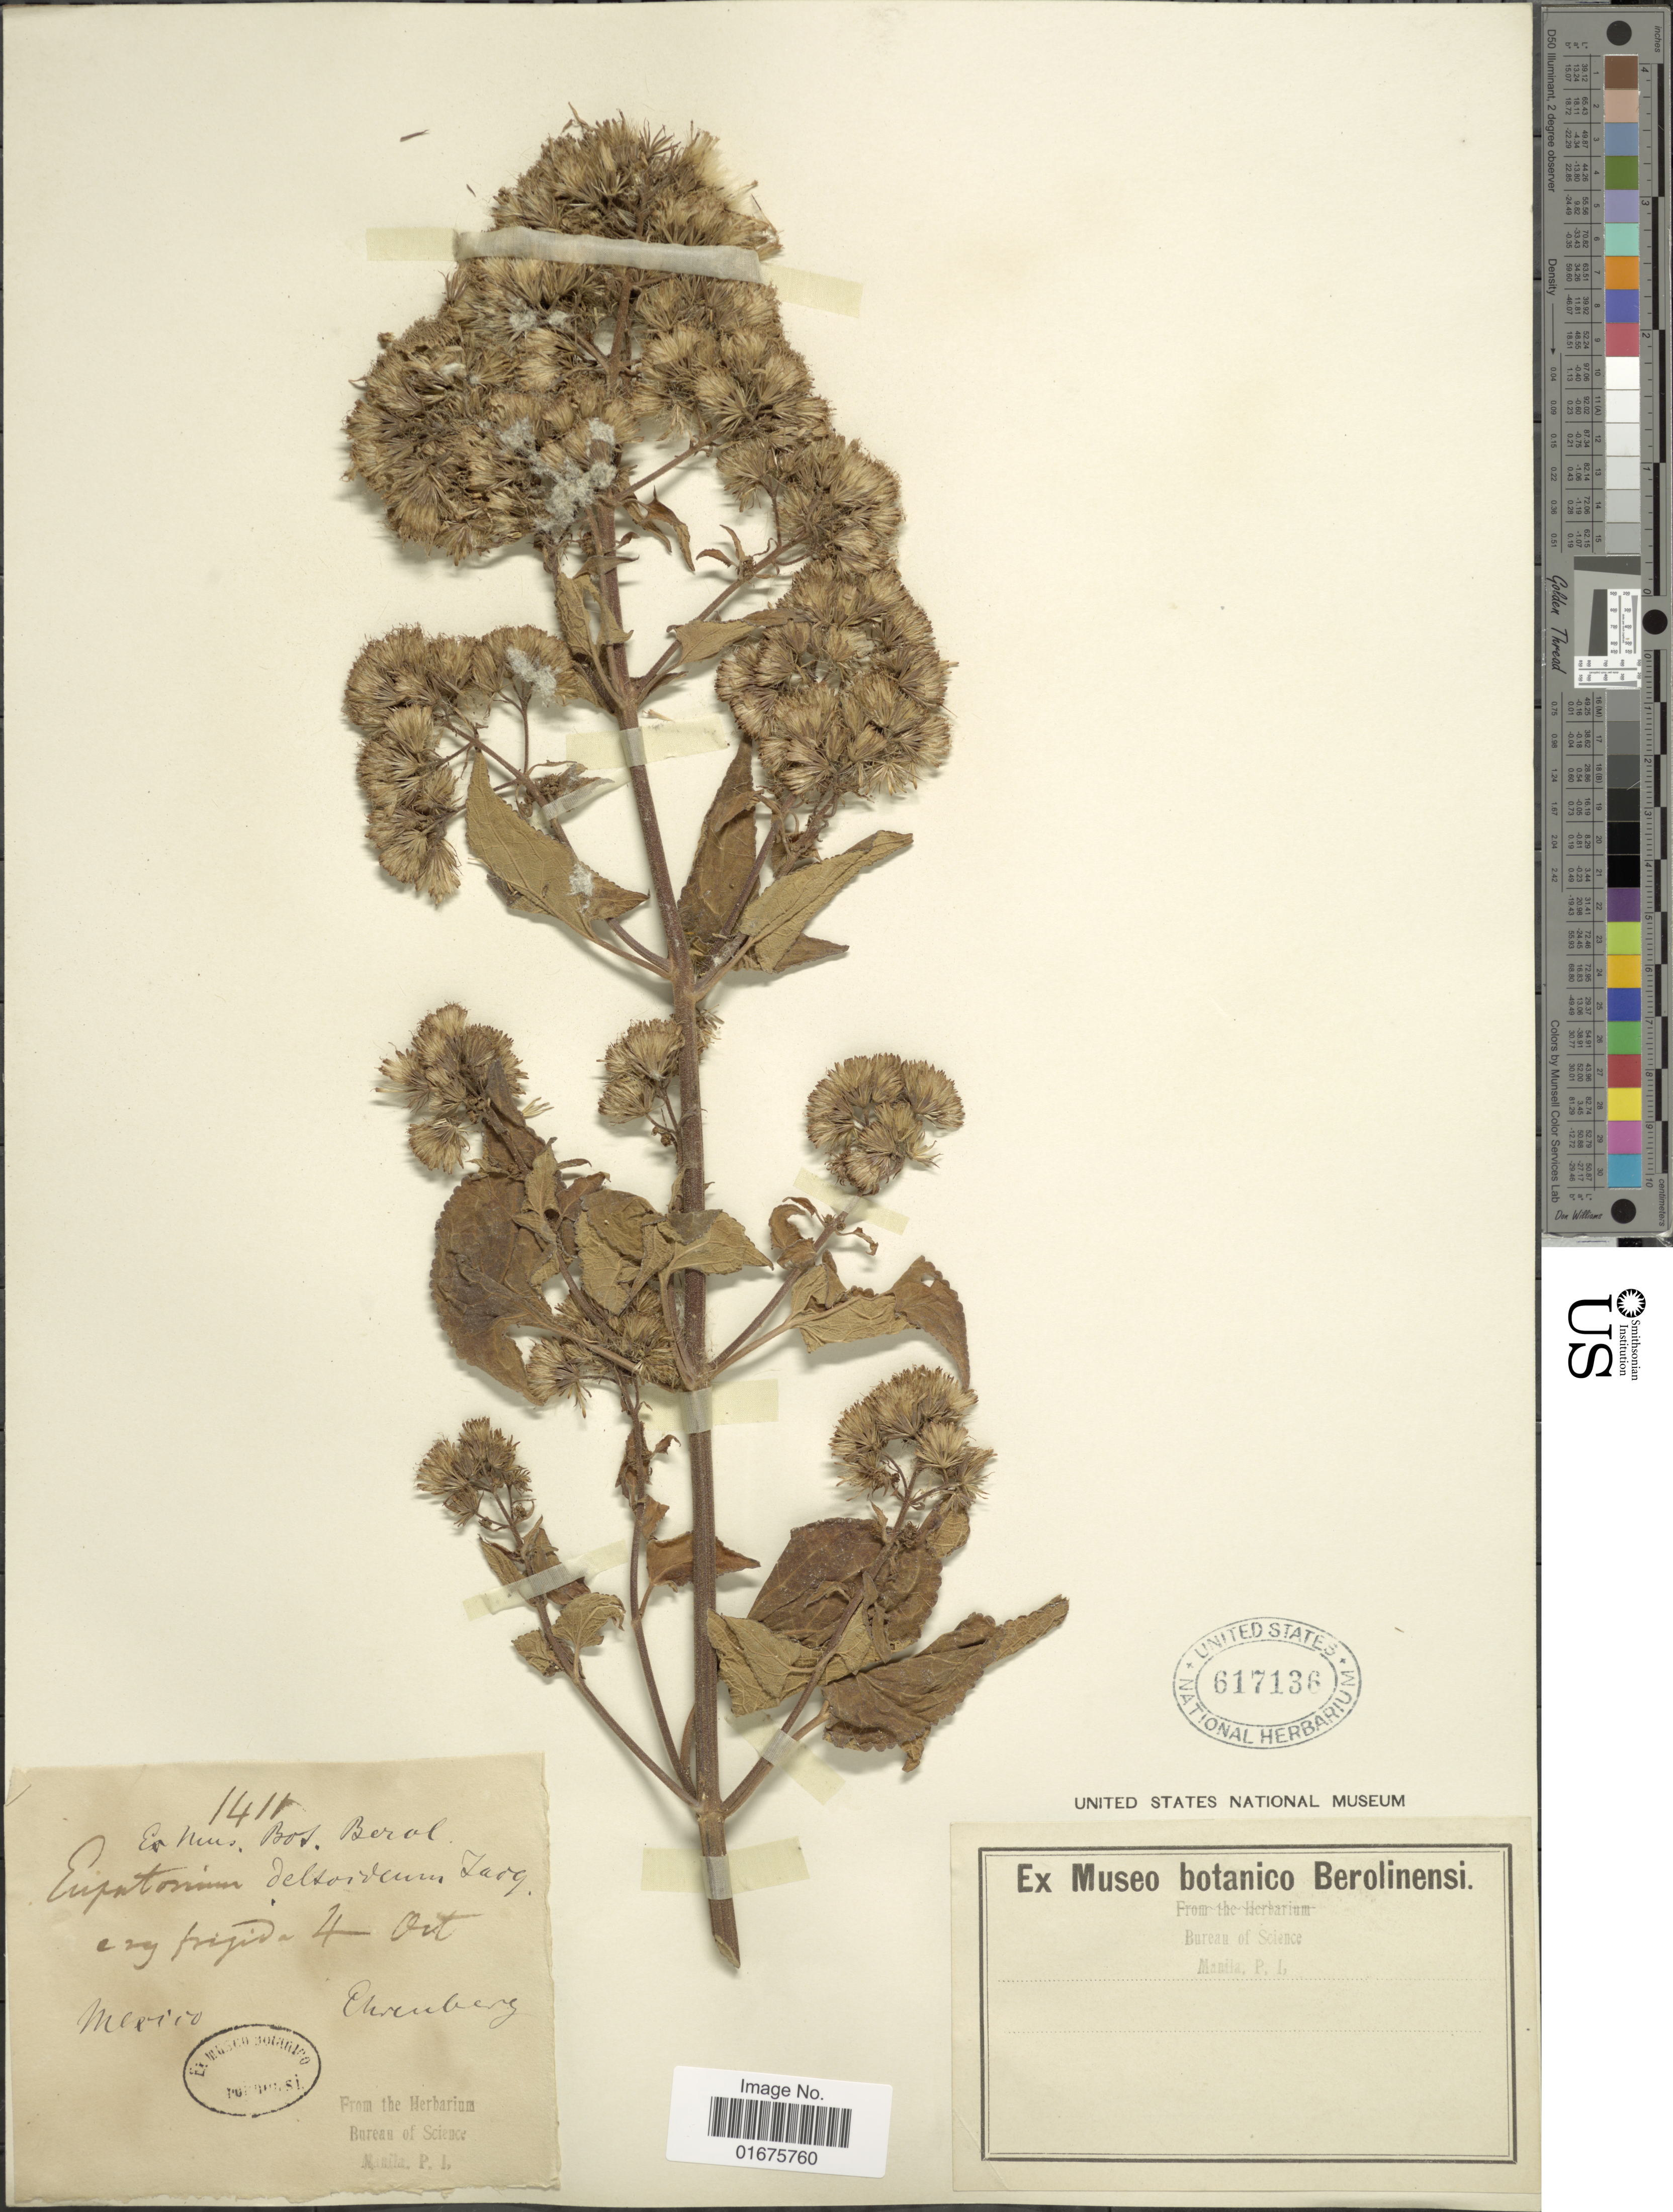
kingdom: Plantae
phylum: Tracheophyta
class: Magnoliopsida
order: Asterales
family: Asteraceae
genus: Ageratina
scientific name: Ageratina deltoidea (Jacq.) H. Rob. & R.M. King, ined.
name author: (Jacq.) H. Rob. & R.M. King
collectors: -. Ehrenberg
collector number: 1411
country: Mexico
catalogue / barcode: US 617136